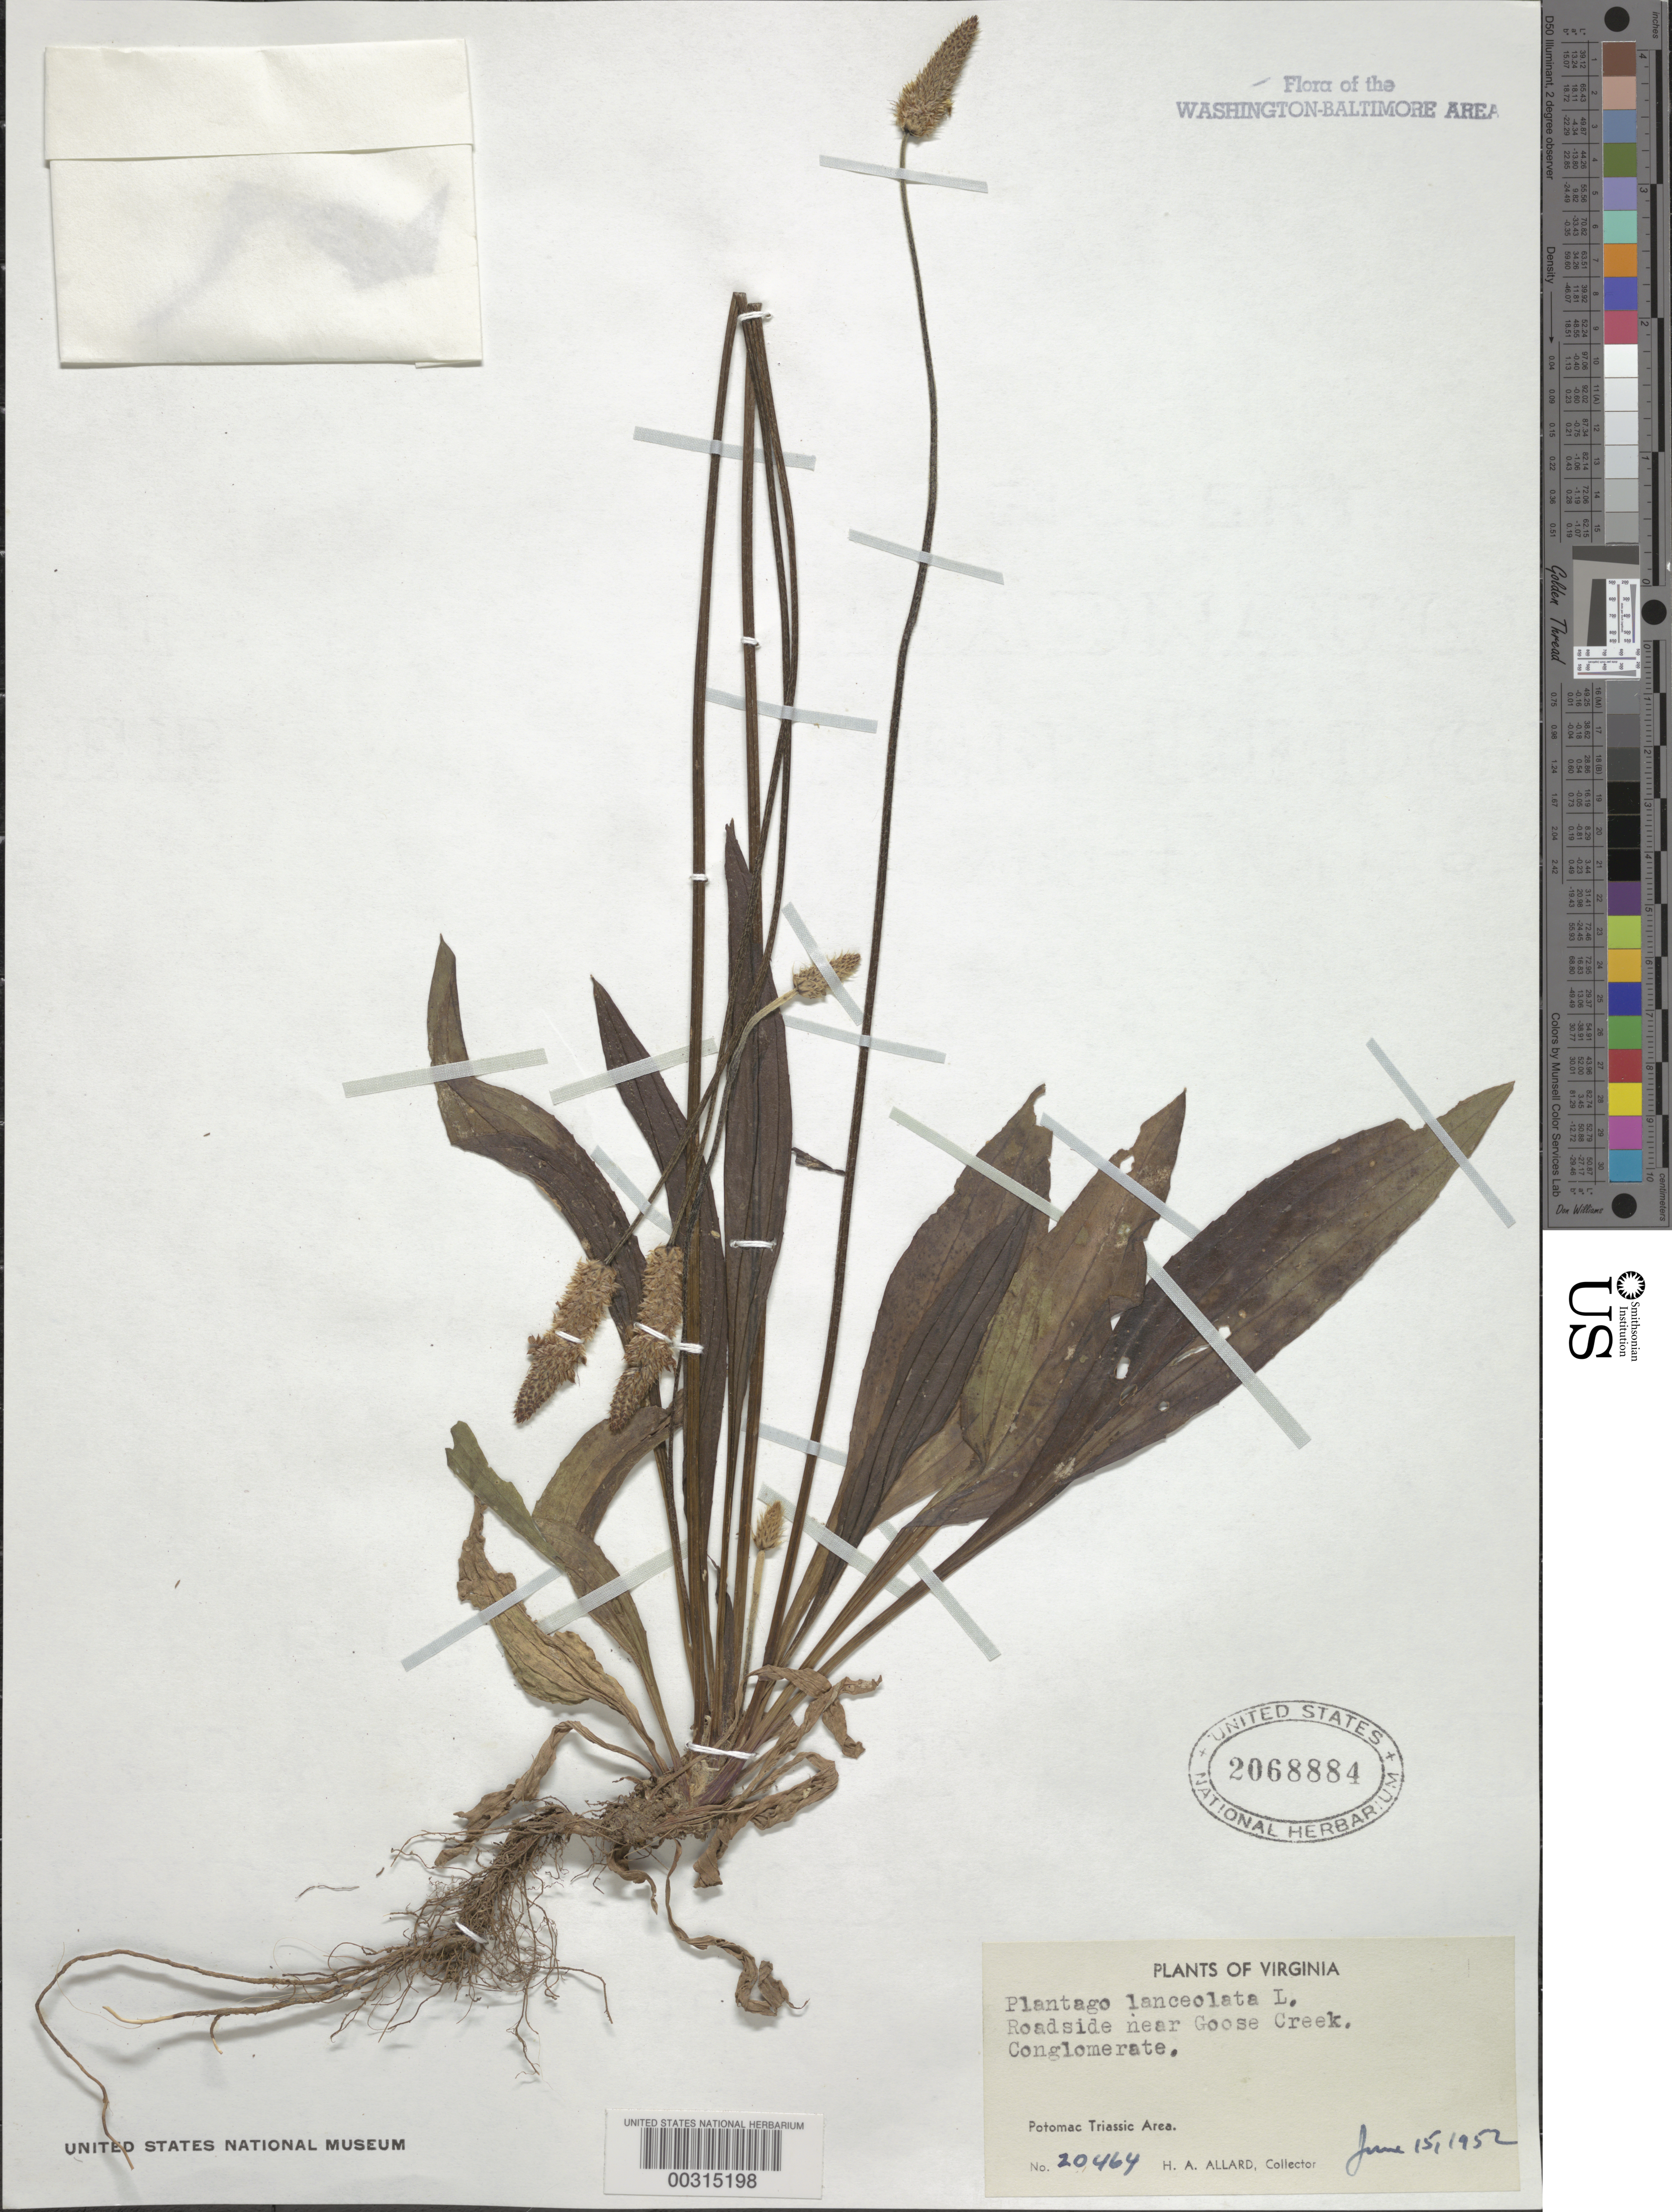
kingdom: Plantae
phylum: Tracheophyta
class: Magnoliopsida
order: Lamiales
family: Plantaginaceae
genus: Plantago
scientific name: Plantago lanceolata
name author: L.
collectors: H. A. Allard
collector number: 20464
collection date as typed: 15 Jun 1952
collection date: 1952-06-15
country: United States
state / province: Virginia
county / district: Loudoun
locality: Goose Creek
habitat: Roadside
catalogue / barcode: US 2068884